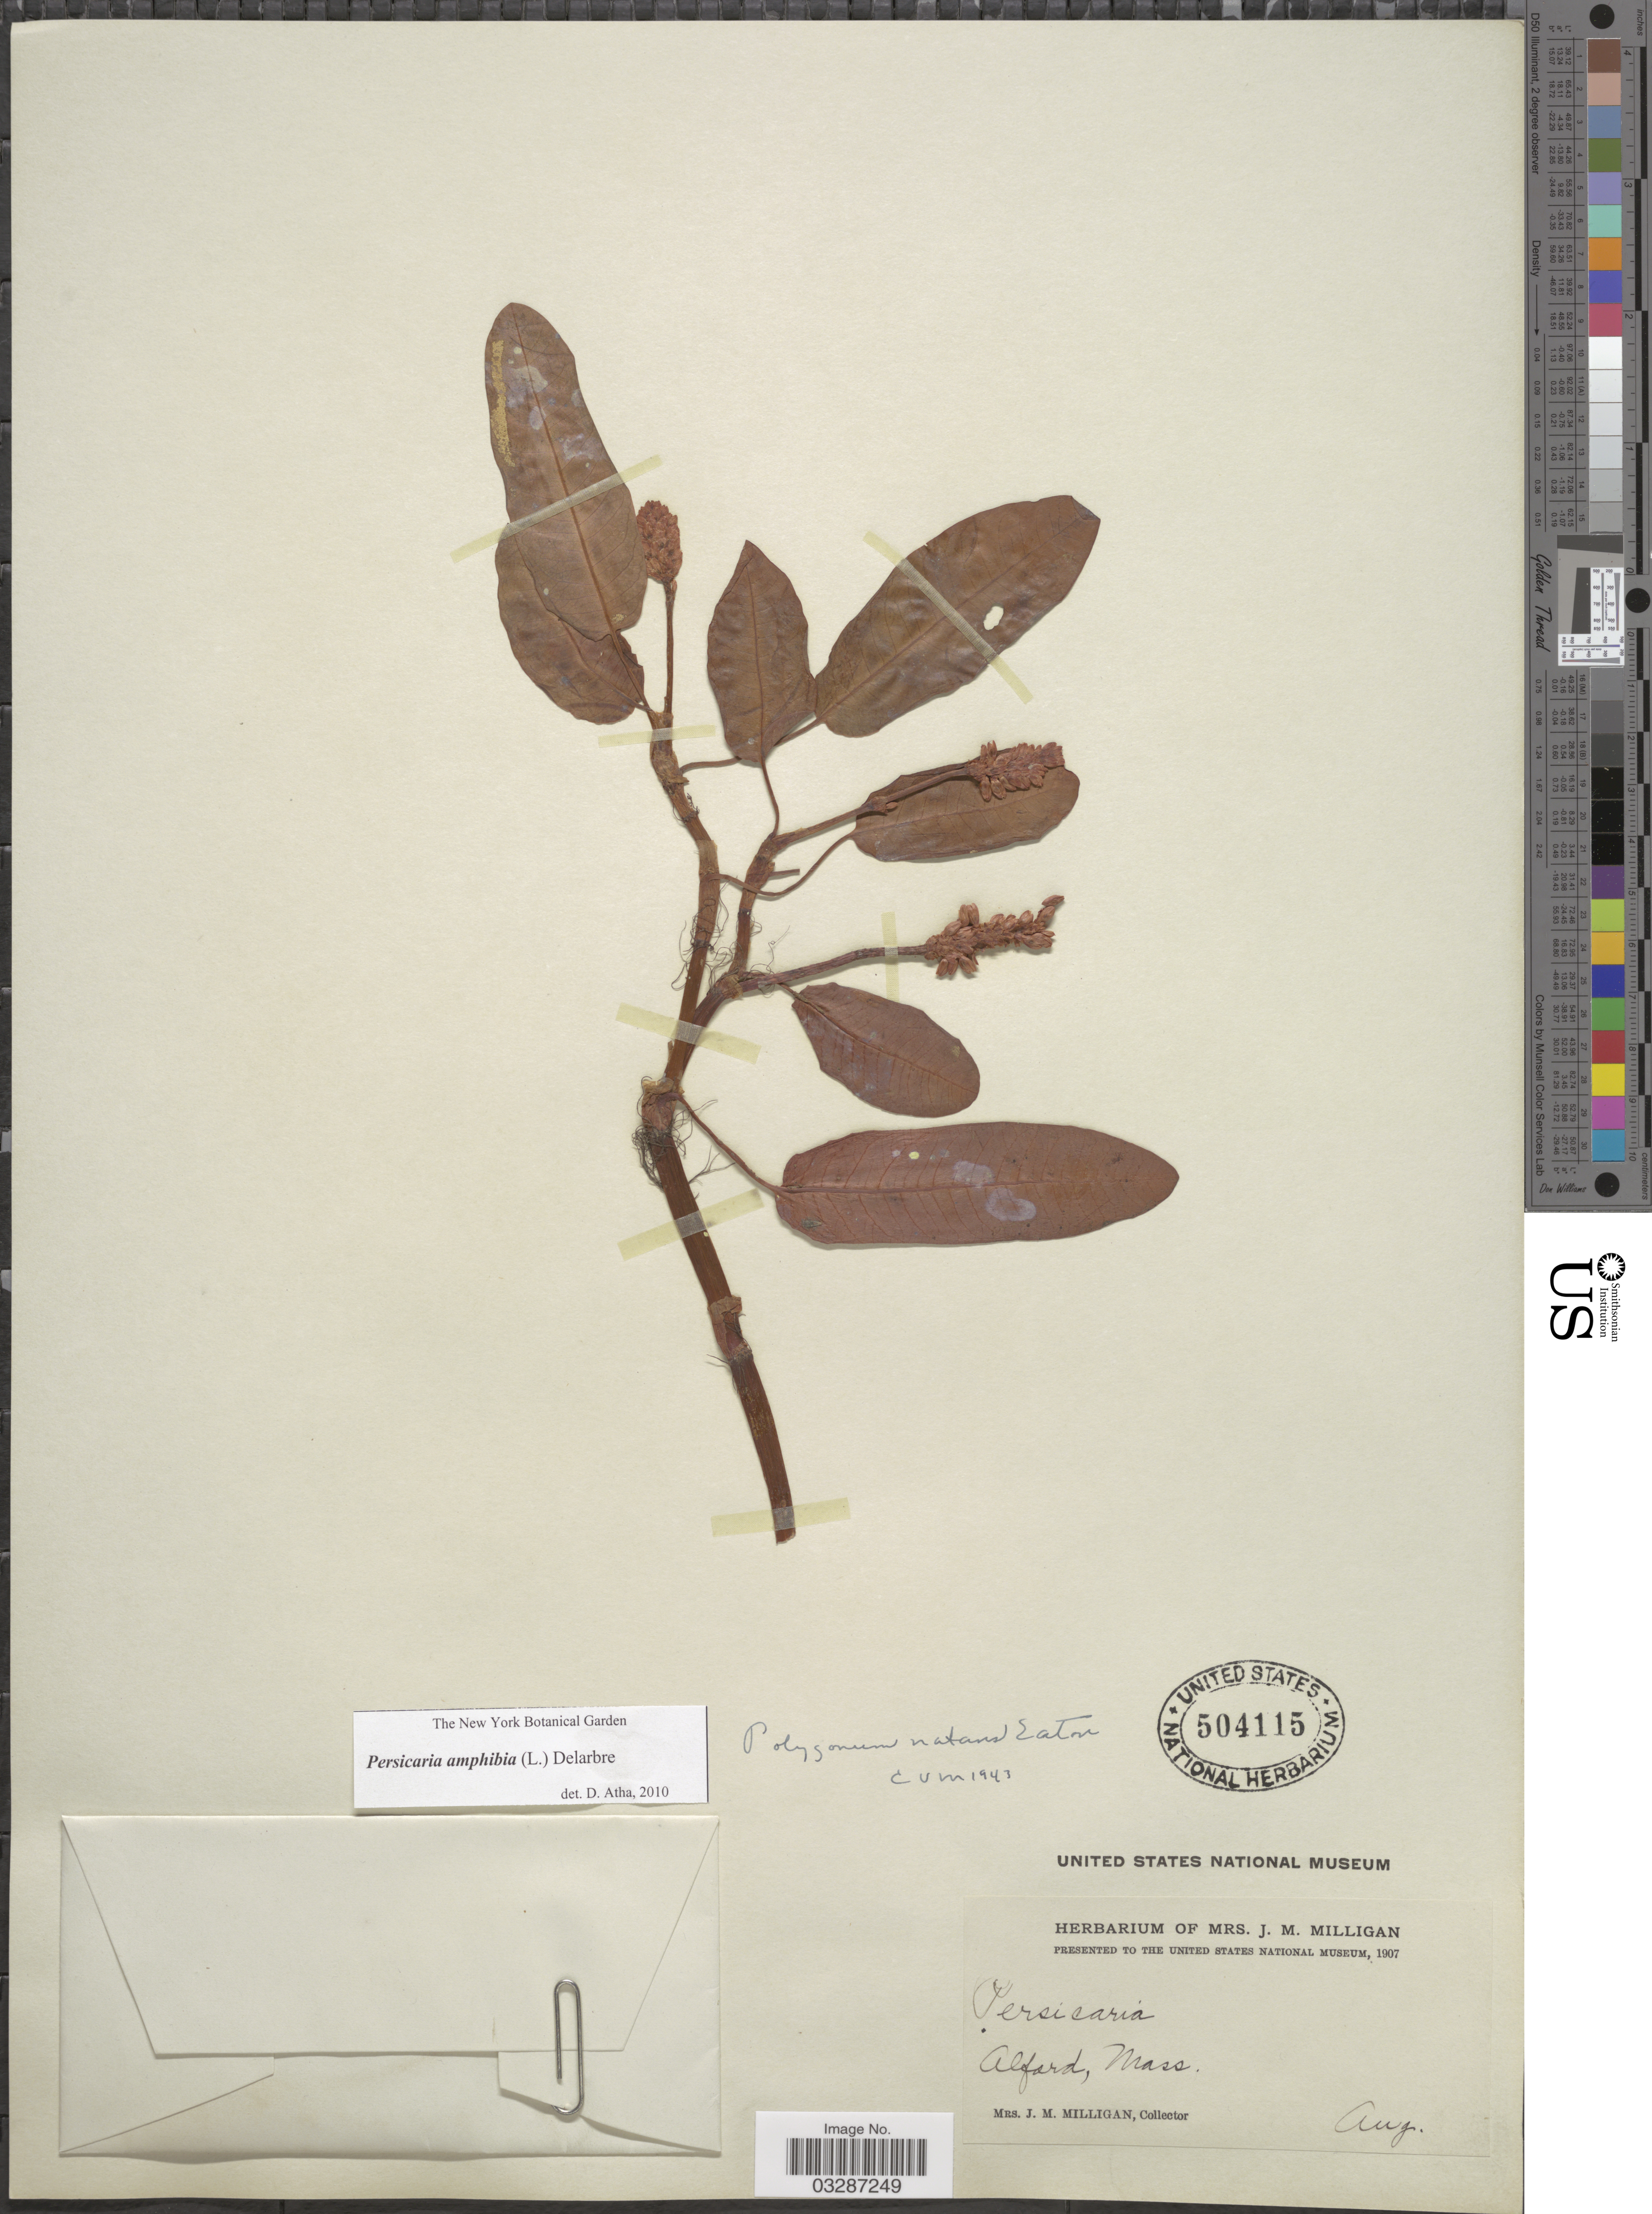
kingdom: Plantae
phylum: Tracheophyta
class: Magnoliopsida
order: Caryophyllales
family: Polygonaceae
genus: Persicaria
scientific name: Persicaria amphibia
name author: (L.) Delarbre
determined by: Atha, D. E.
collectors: J. Milligan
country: United States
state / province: Massachusetts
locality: Alford.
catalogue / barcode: US 504115